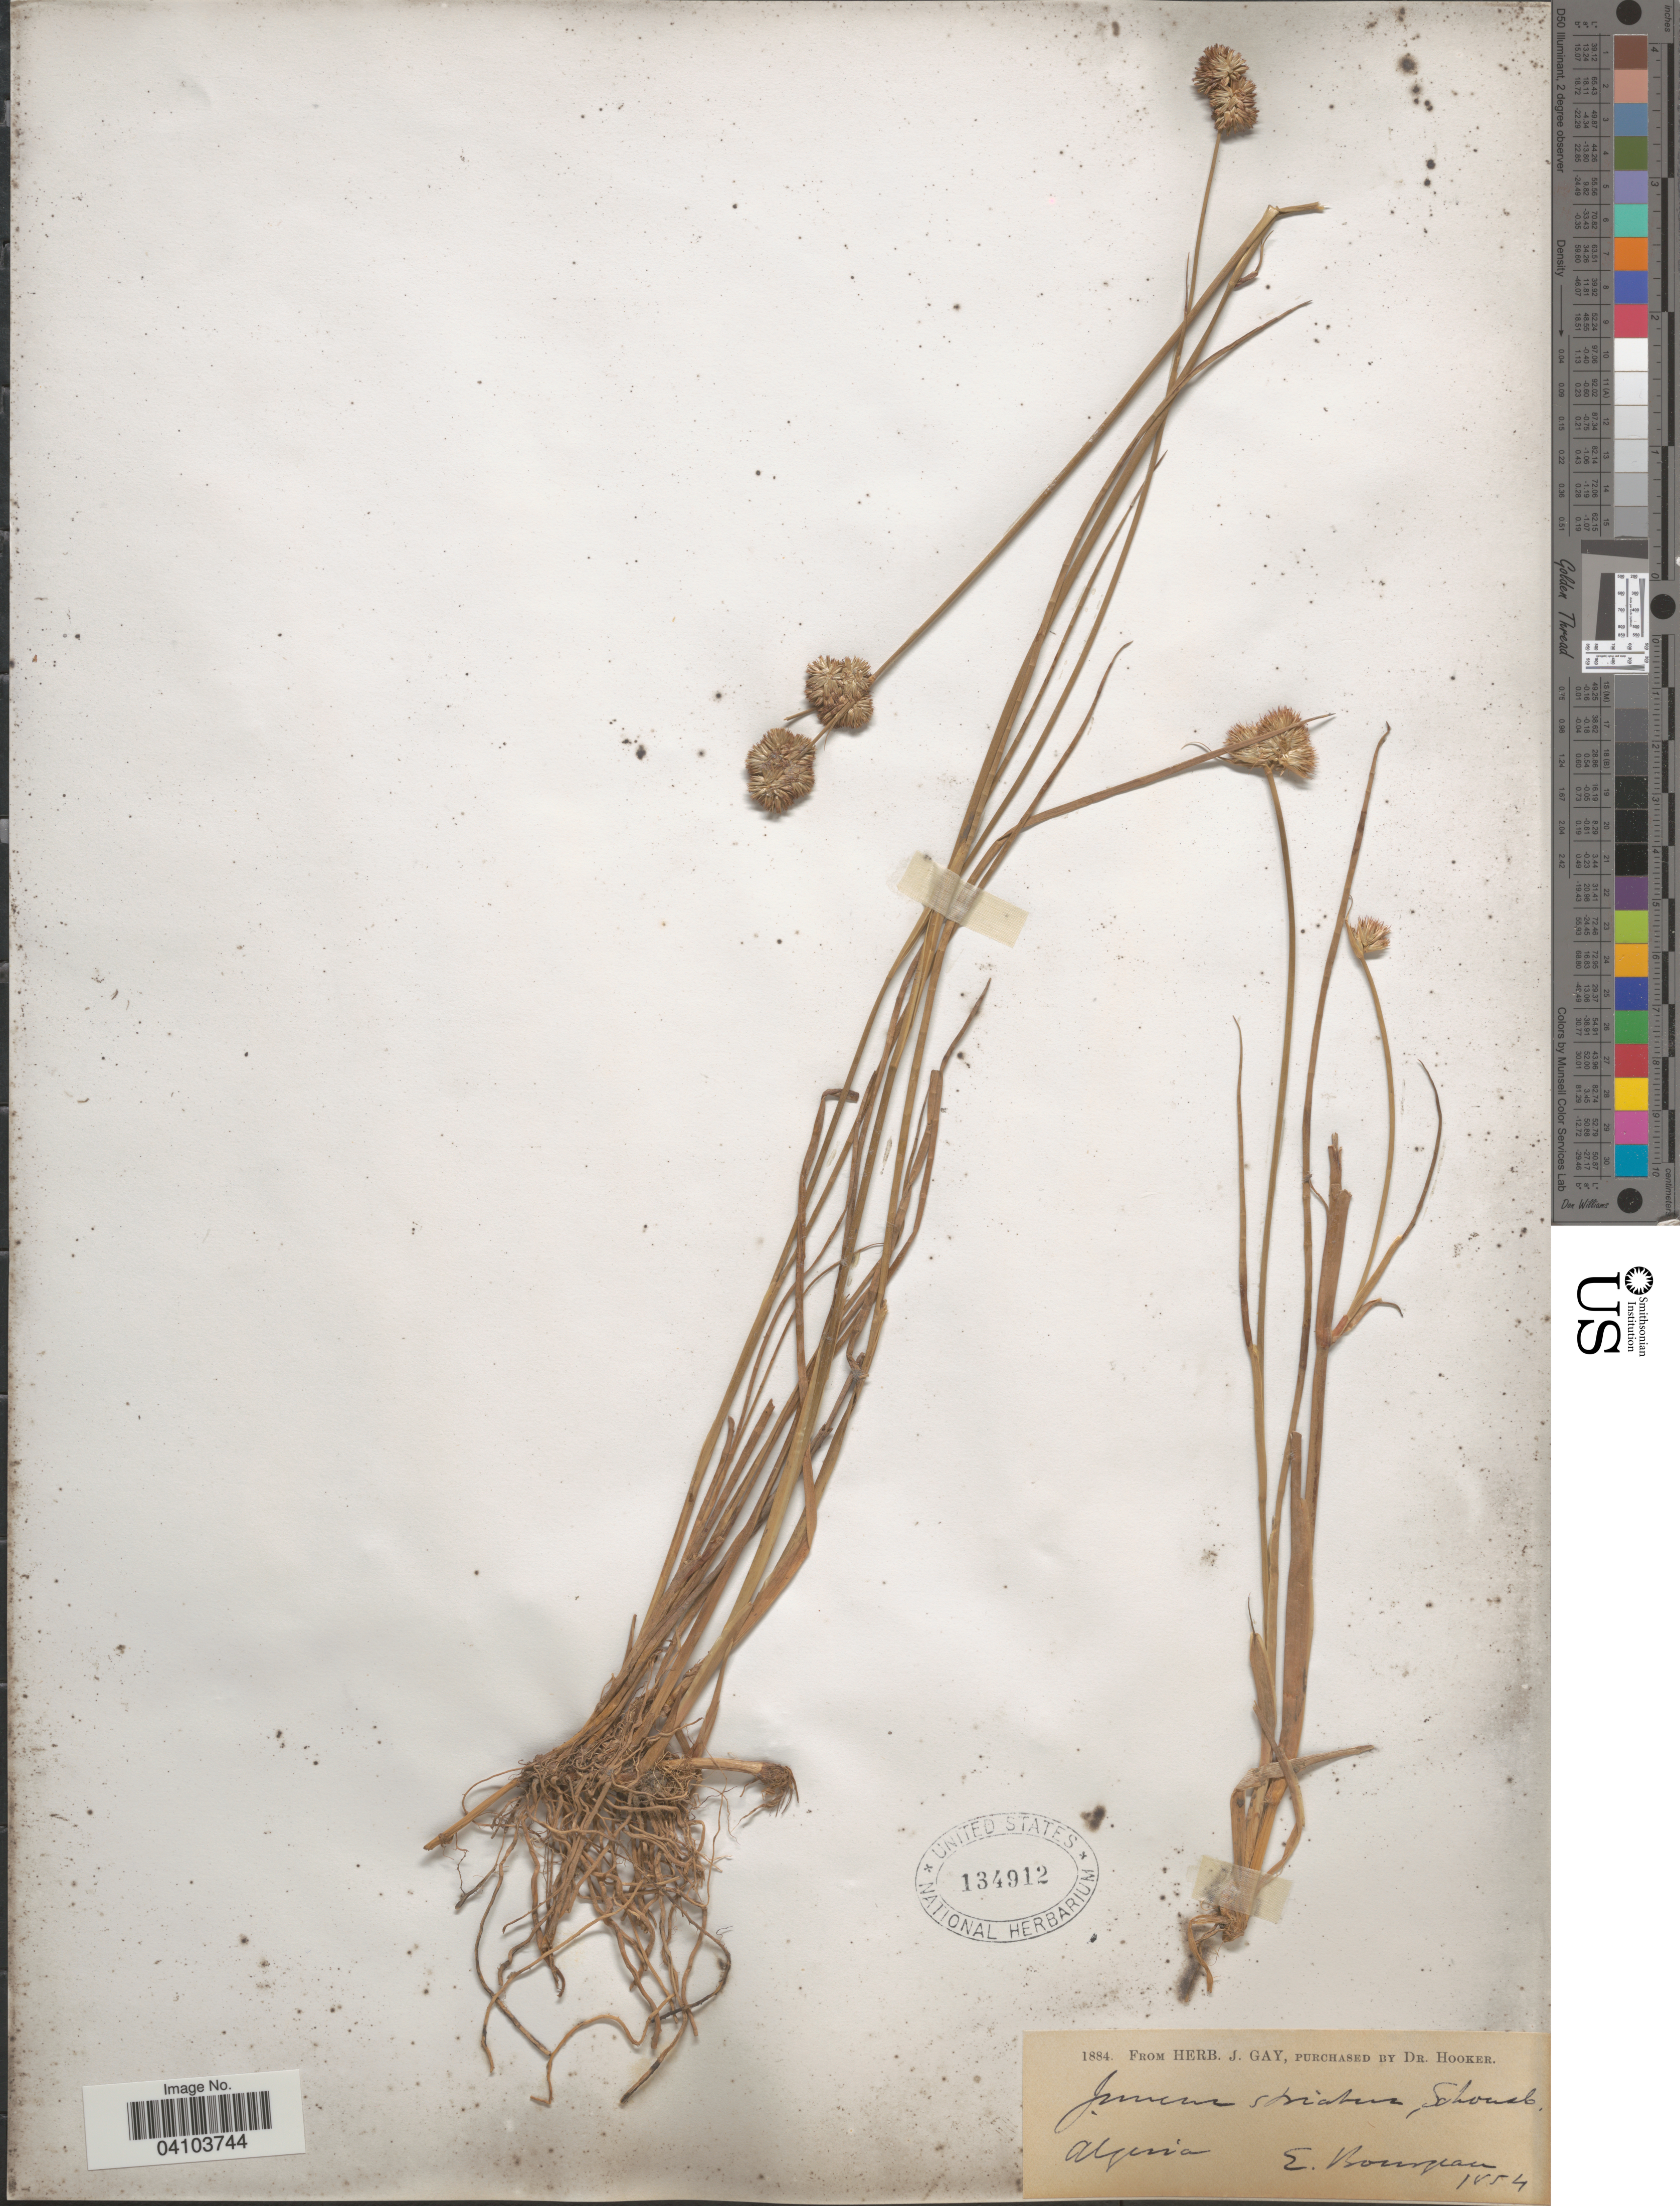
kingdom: Plantae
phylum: Tracheophyta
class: Liliopsida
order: Poales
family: Juncaceae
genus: Juncus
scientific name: Juncus striatus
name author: Schousb. ex E. Mey.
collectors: E. Bourgeau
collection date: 1854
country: Algeria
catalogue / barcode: US 134912